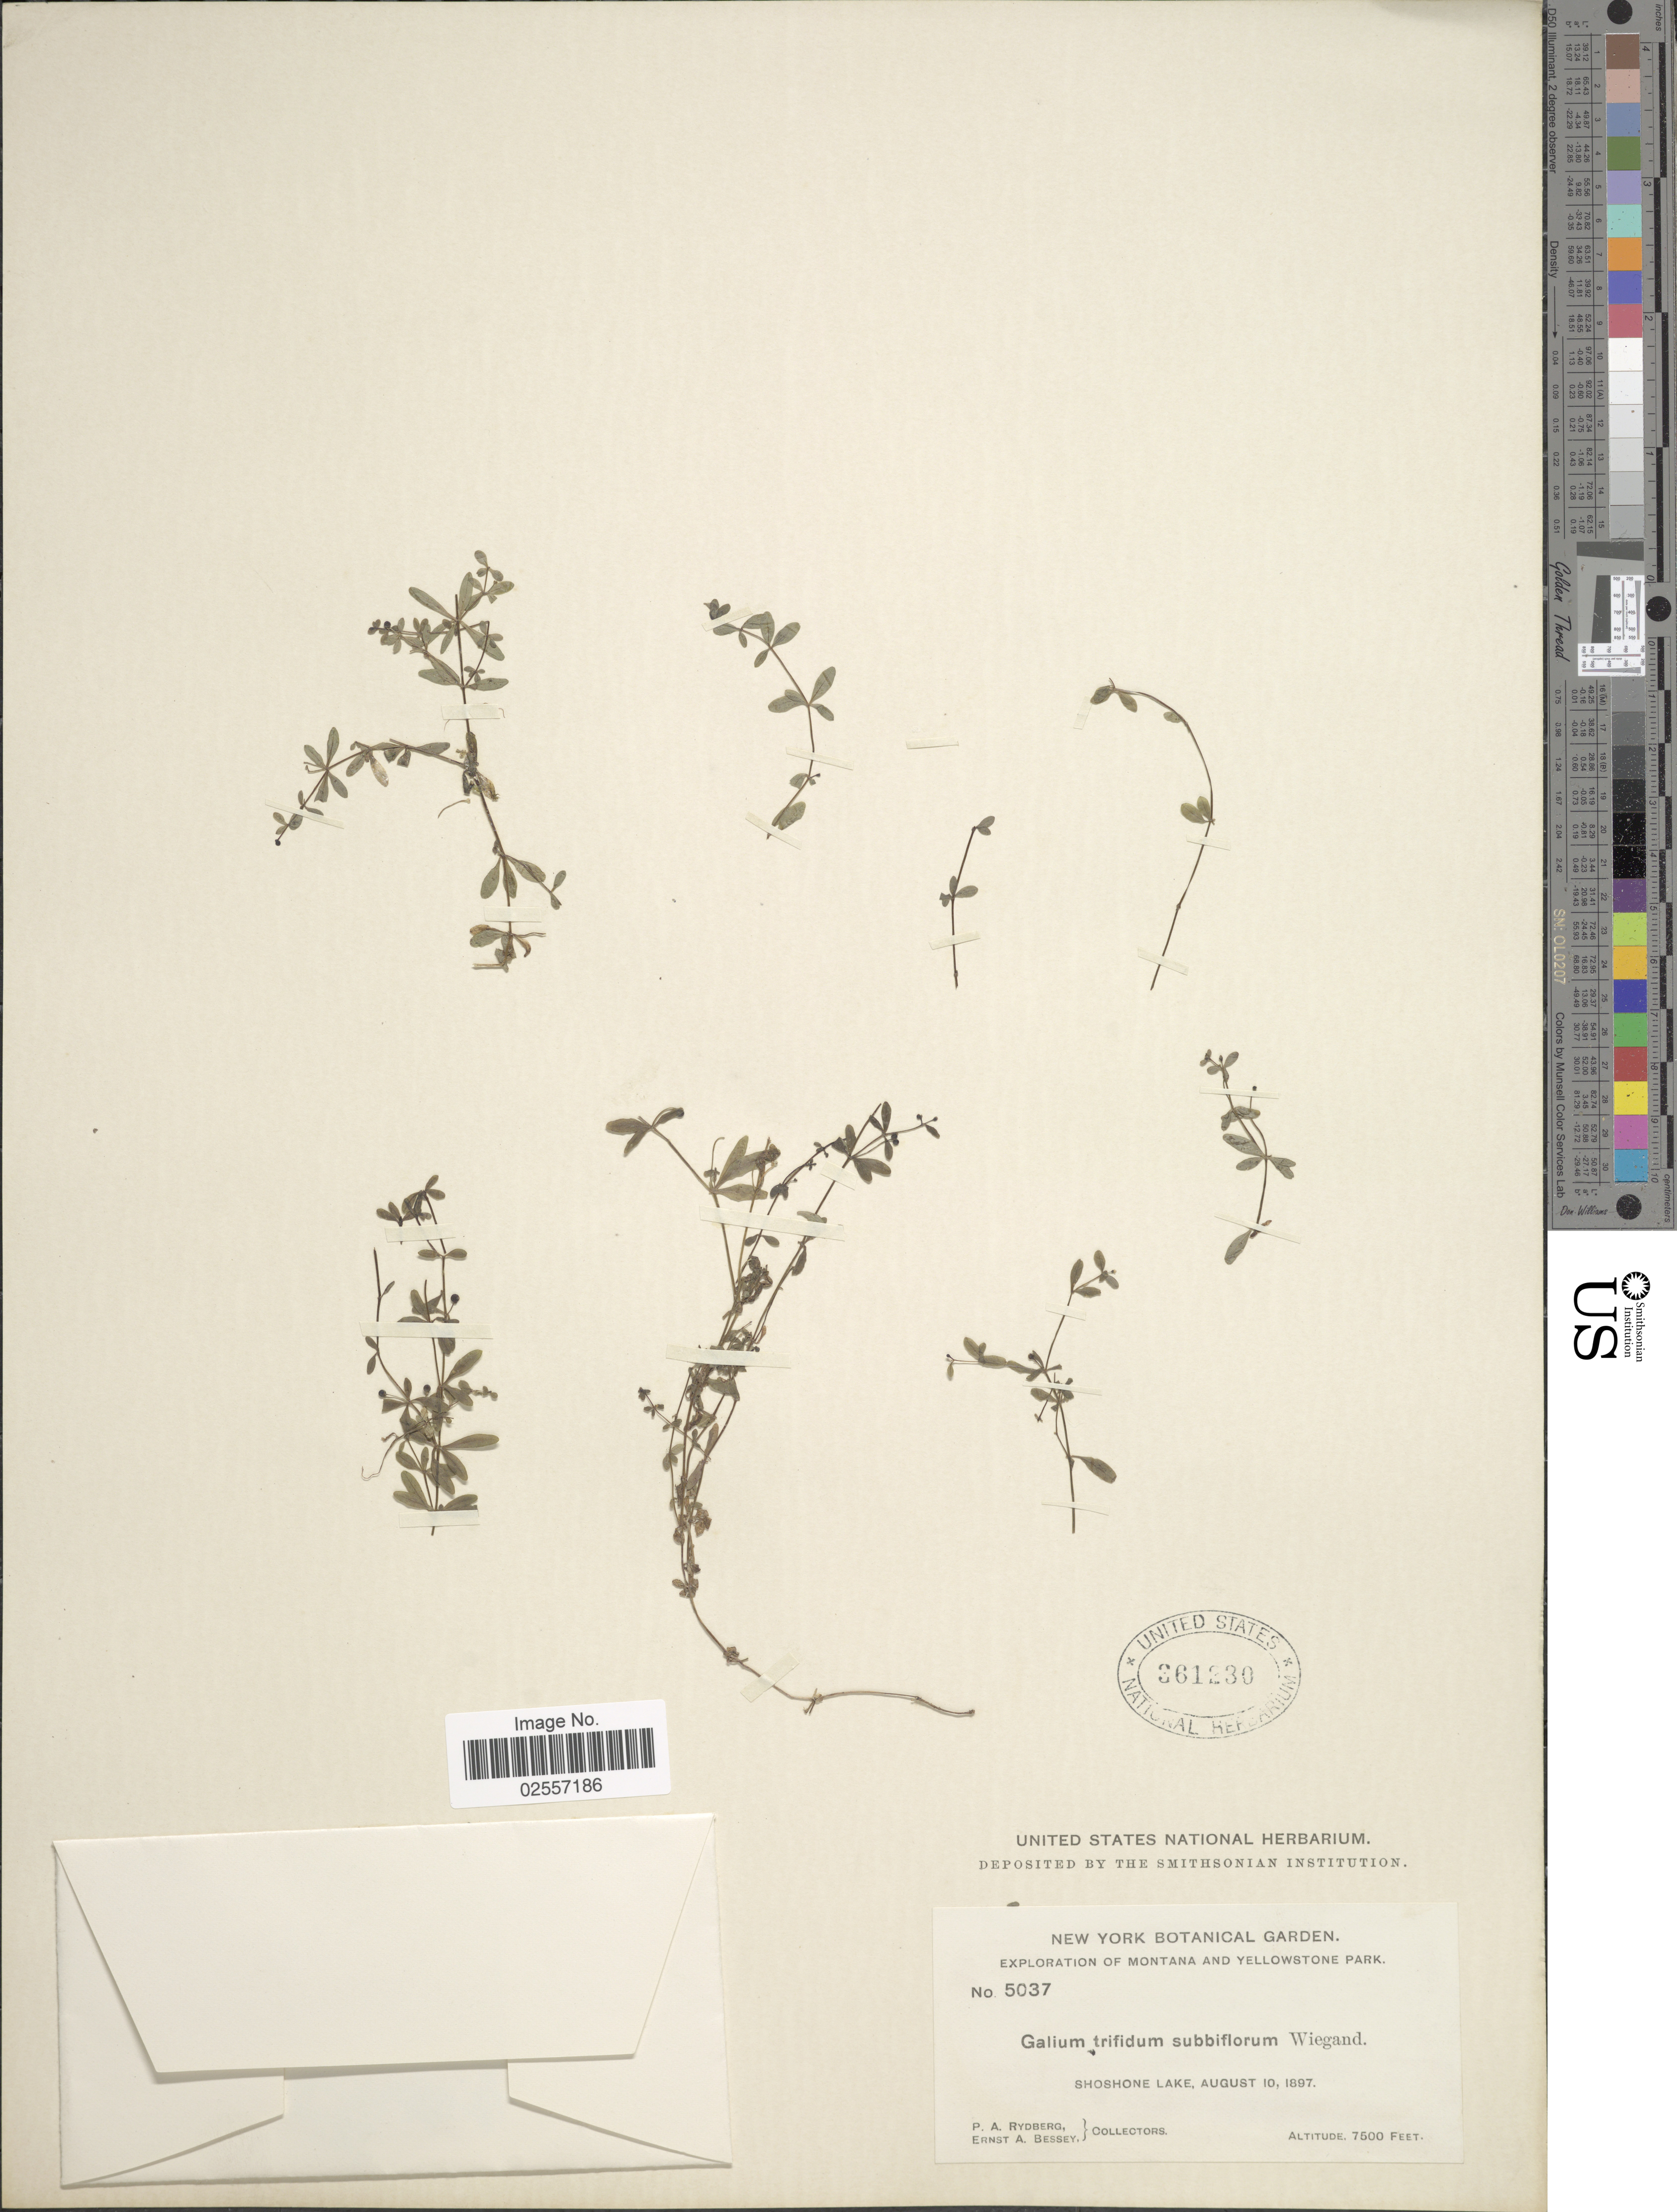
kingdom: Plantae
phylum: Tracheophyta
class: Magnoliopsida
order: Gentianales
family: Rubiaceae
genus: Galium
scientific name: Galium brandegeei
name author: A. Gray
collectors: P. A. Rydberg & E. Bessey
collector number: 5037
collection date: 1897-08-10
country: United States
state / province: Wyoming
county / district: Park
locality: Yellowstone Park. Shoshone Lake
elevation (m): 2286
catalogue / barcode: US 361230